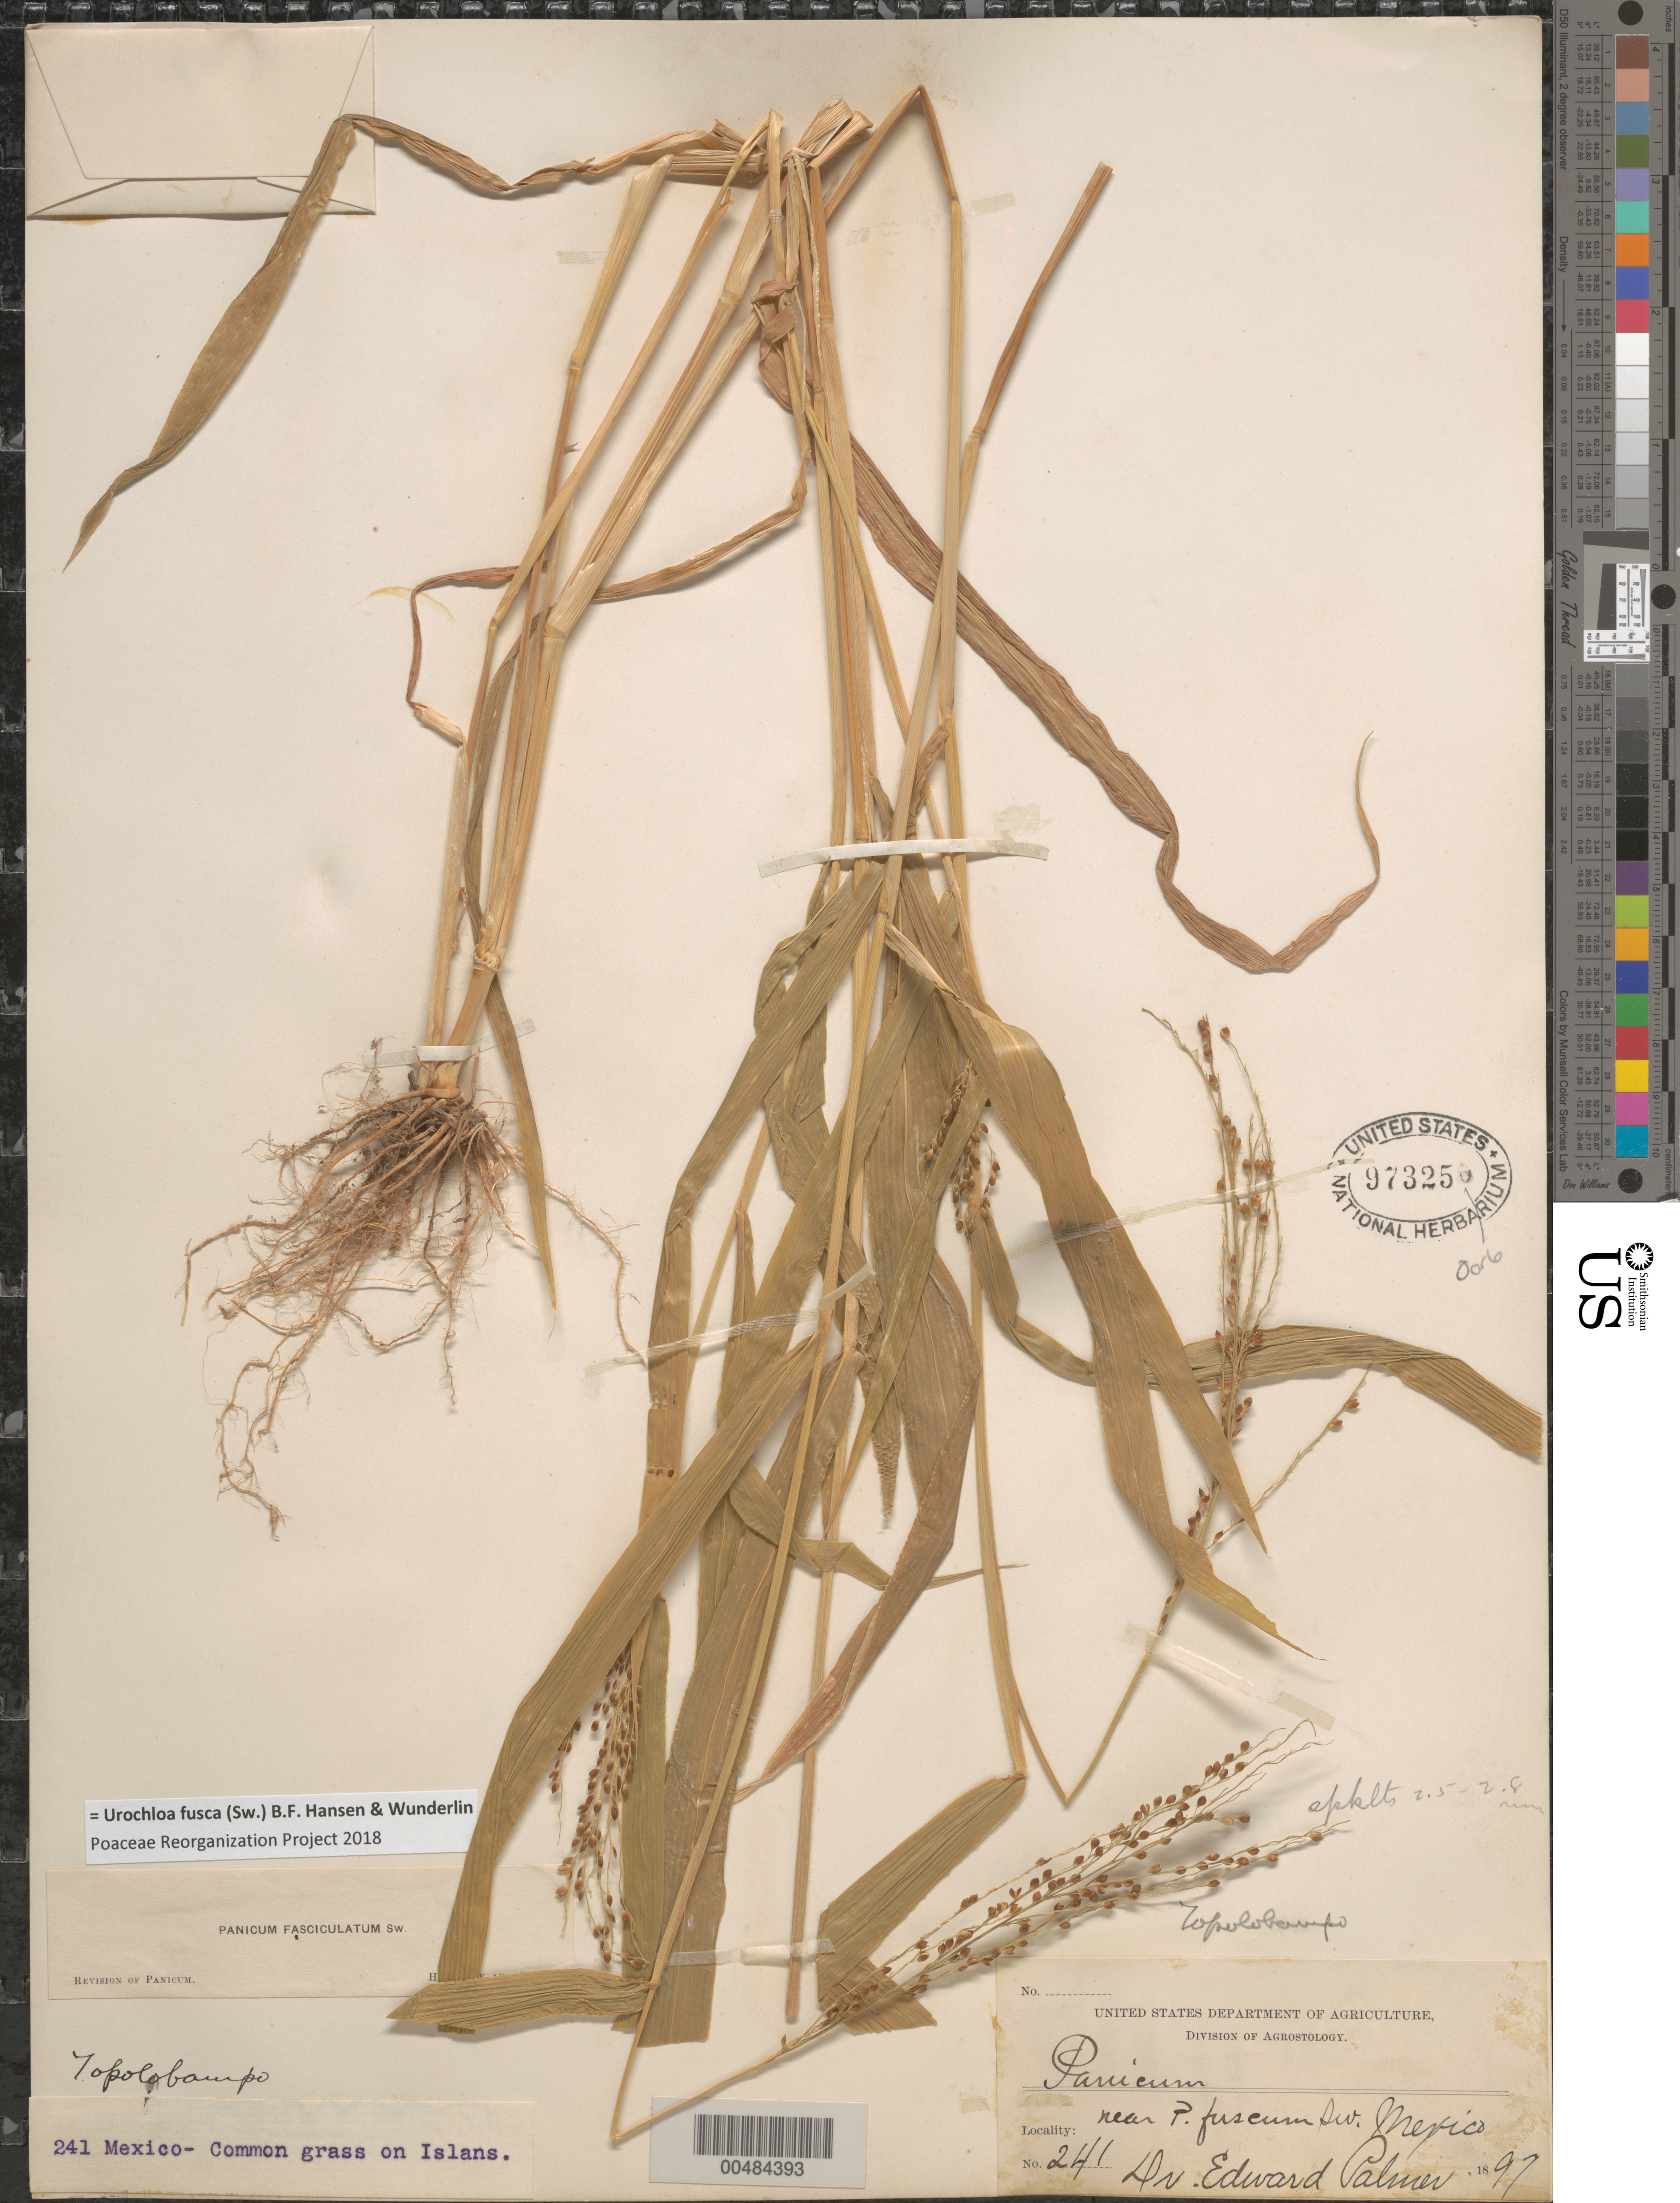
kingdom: Plantae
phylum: Tracheophyta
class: Liliopsida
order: Poales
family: Poaceae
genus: Brachiaria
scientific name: Brachiaria fasciculata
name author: (Sw.) Parodi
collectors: E. Palmer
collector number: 241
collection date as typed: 1897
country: Mexico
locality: Topolobampo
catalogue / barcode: US 973250